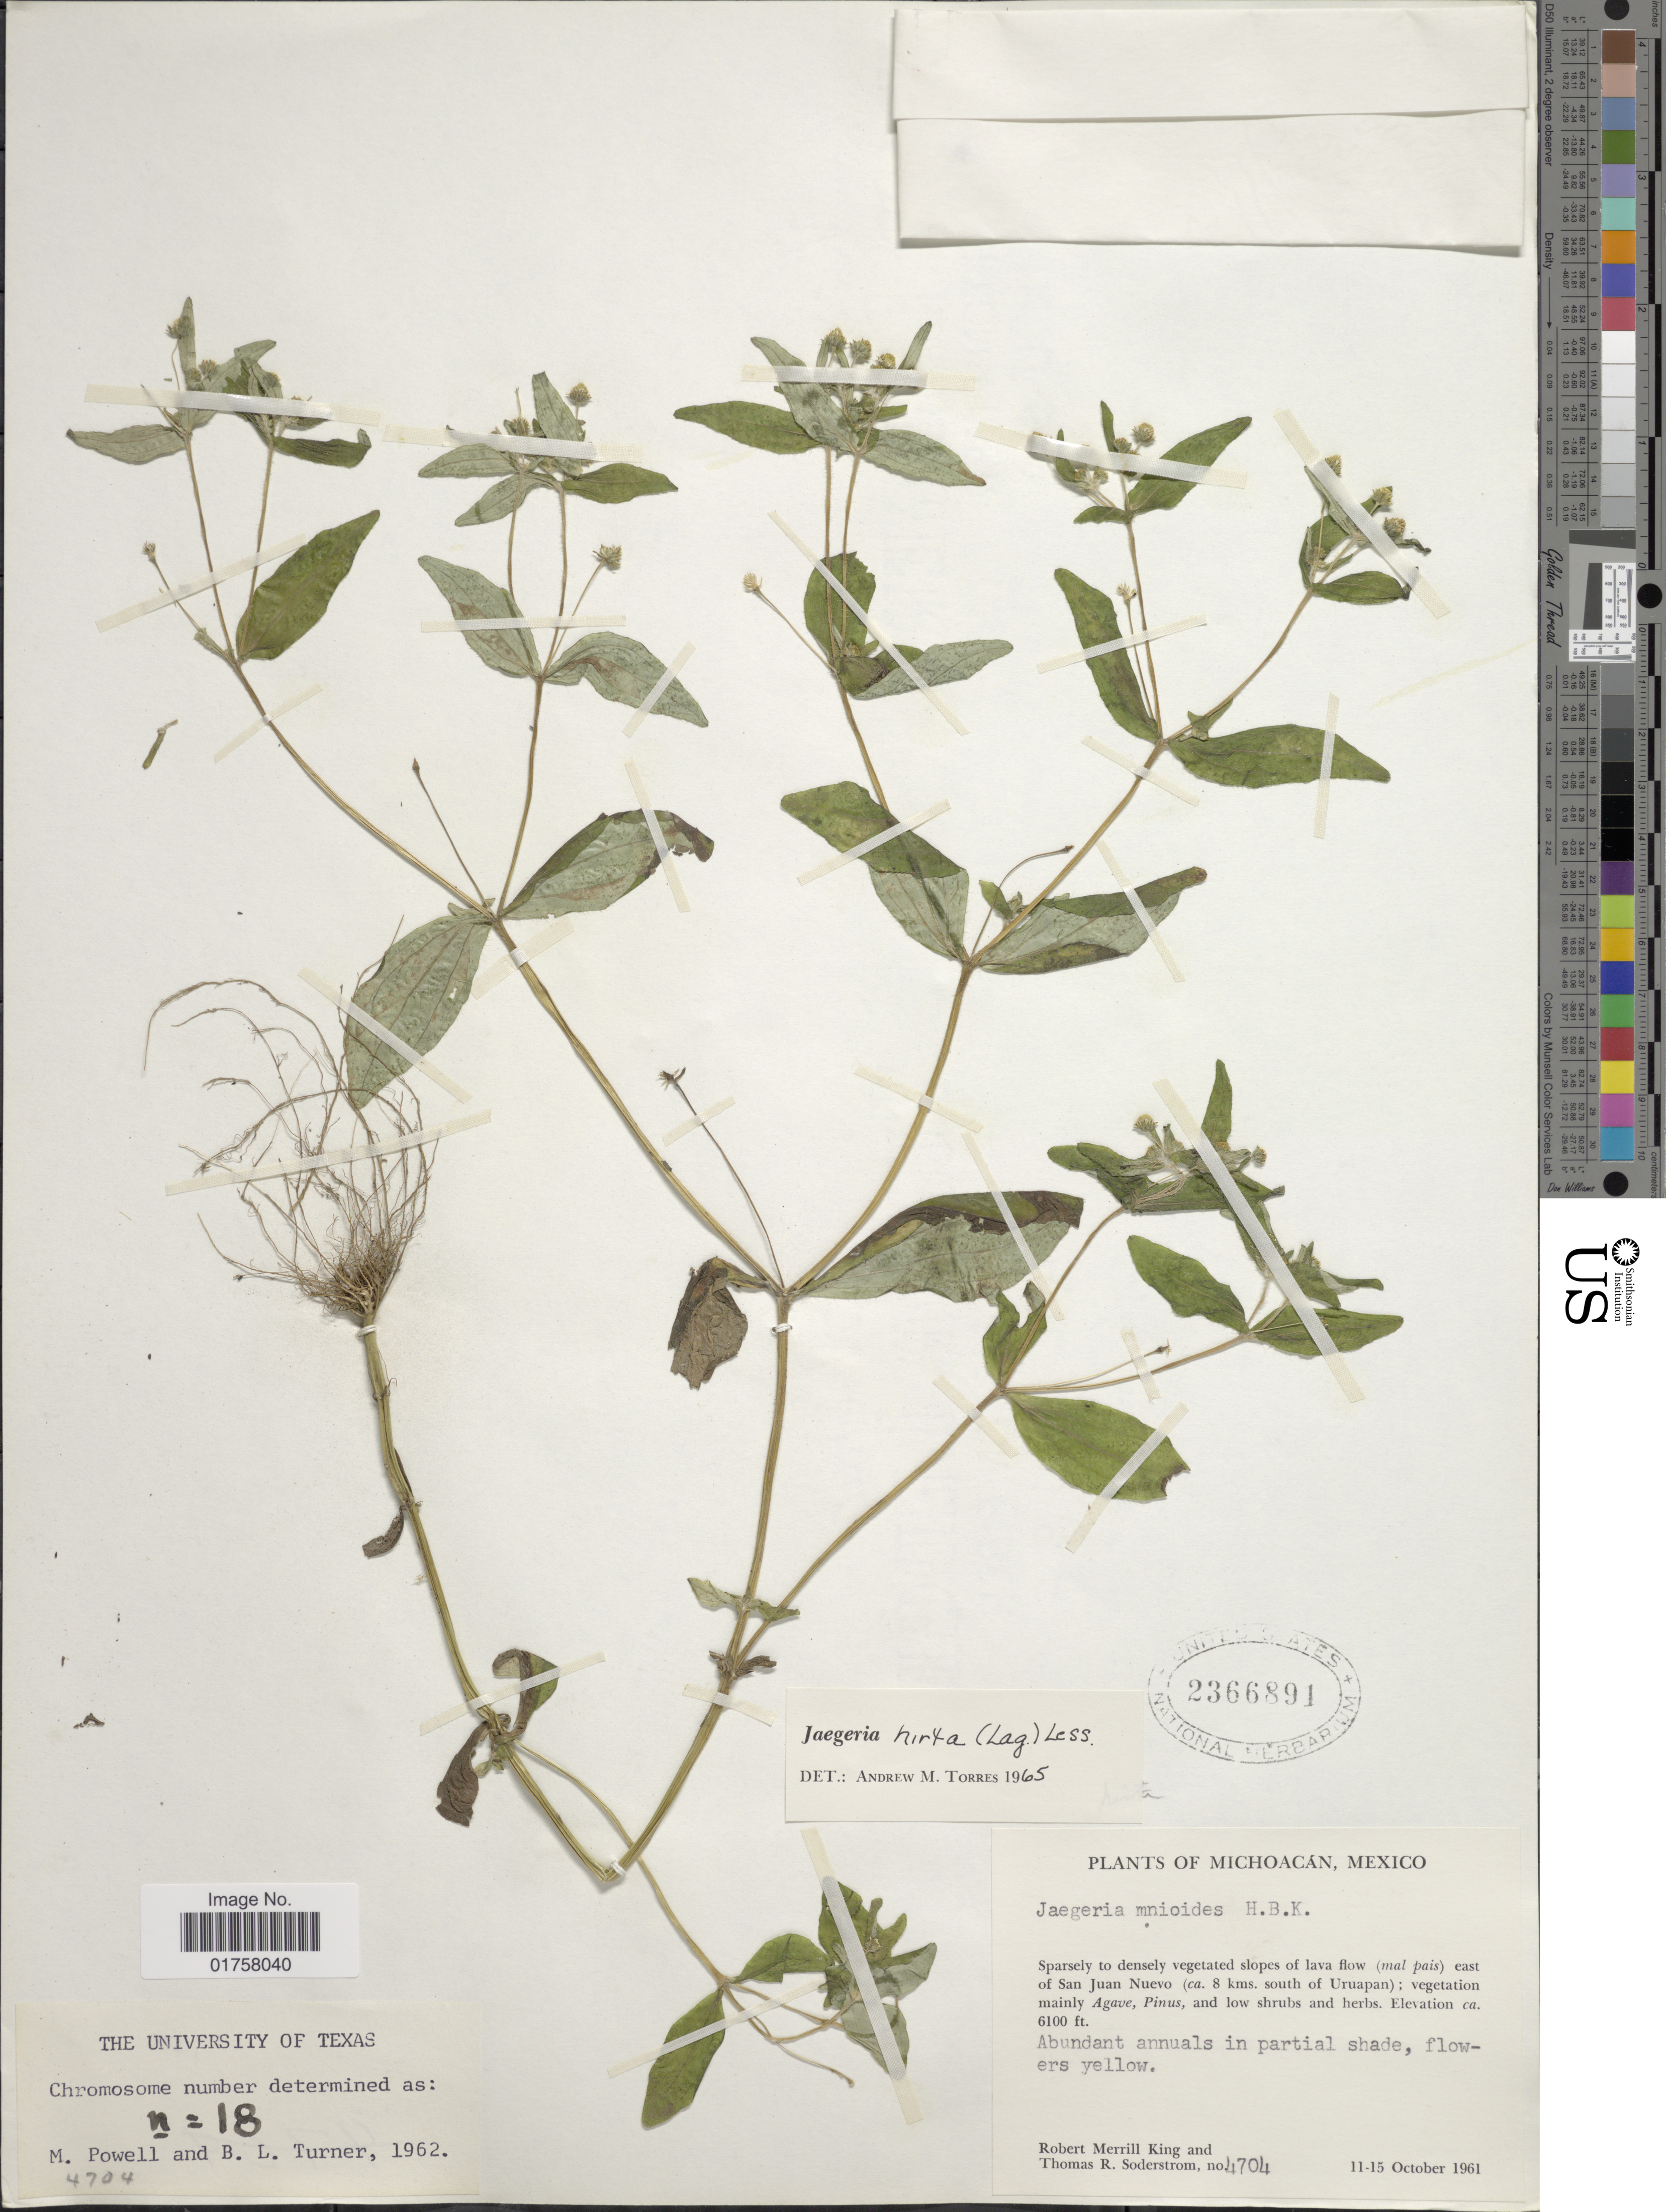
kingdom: Plantae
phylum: Tracheophyta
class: Magnoliopsida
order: Asterales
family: Asteraceae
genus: Jaegeria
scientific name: Jaegeria hirta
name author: (Lag.) Less.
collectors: R. M. King & T. R. Soderstrom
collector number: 4704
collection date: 1961-10-11/1961-10-15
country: Mexico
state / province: Michoacán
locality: Sparsely to densely vegatated sloeps of lava flow (mal pais) east of San Juan Nuevo (ca. 8 kms. south of Uruapan)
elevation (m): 1859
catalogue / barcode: US 2366891